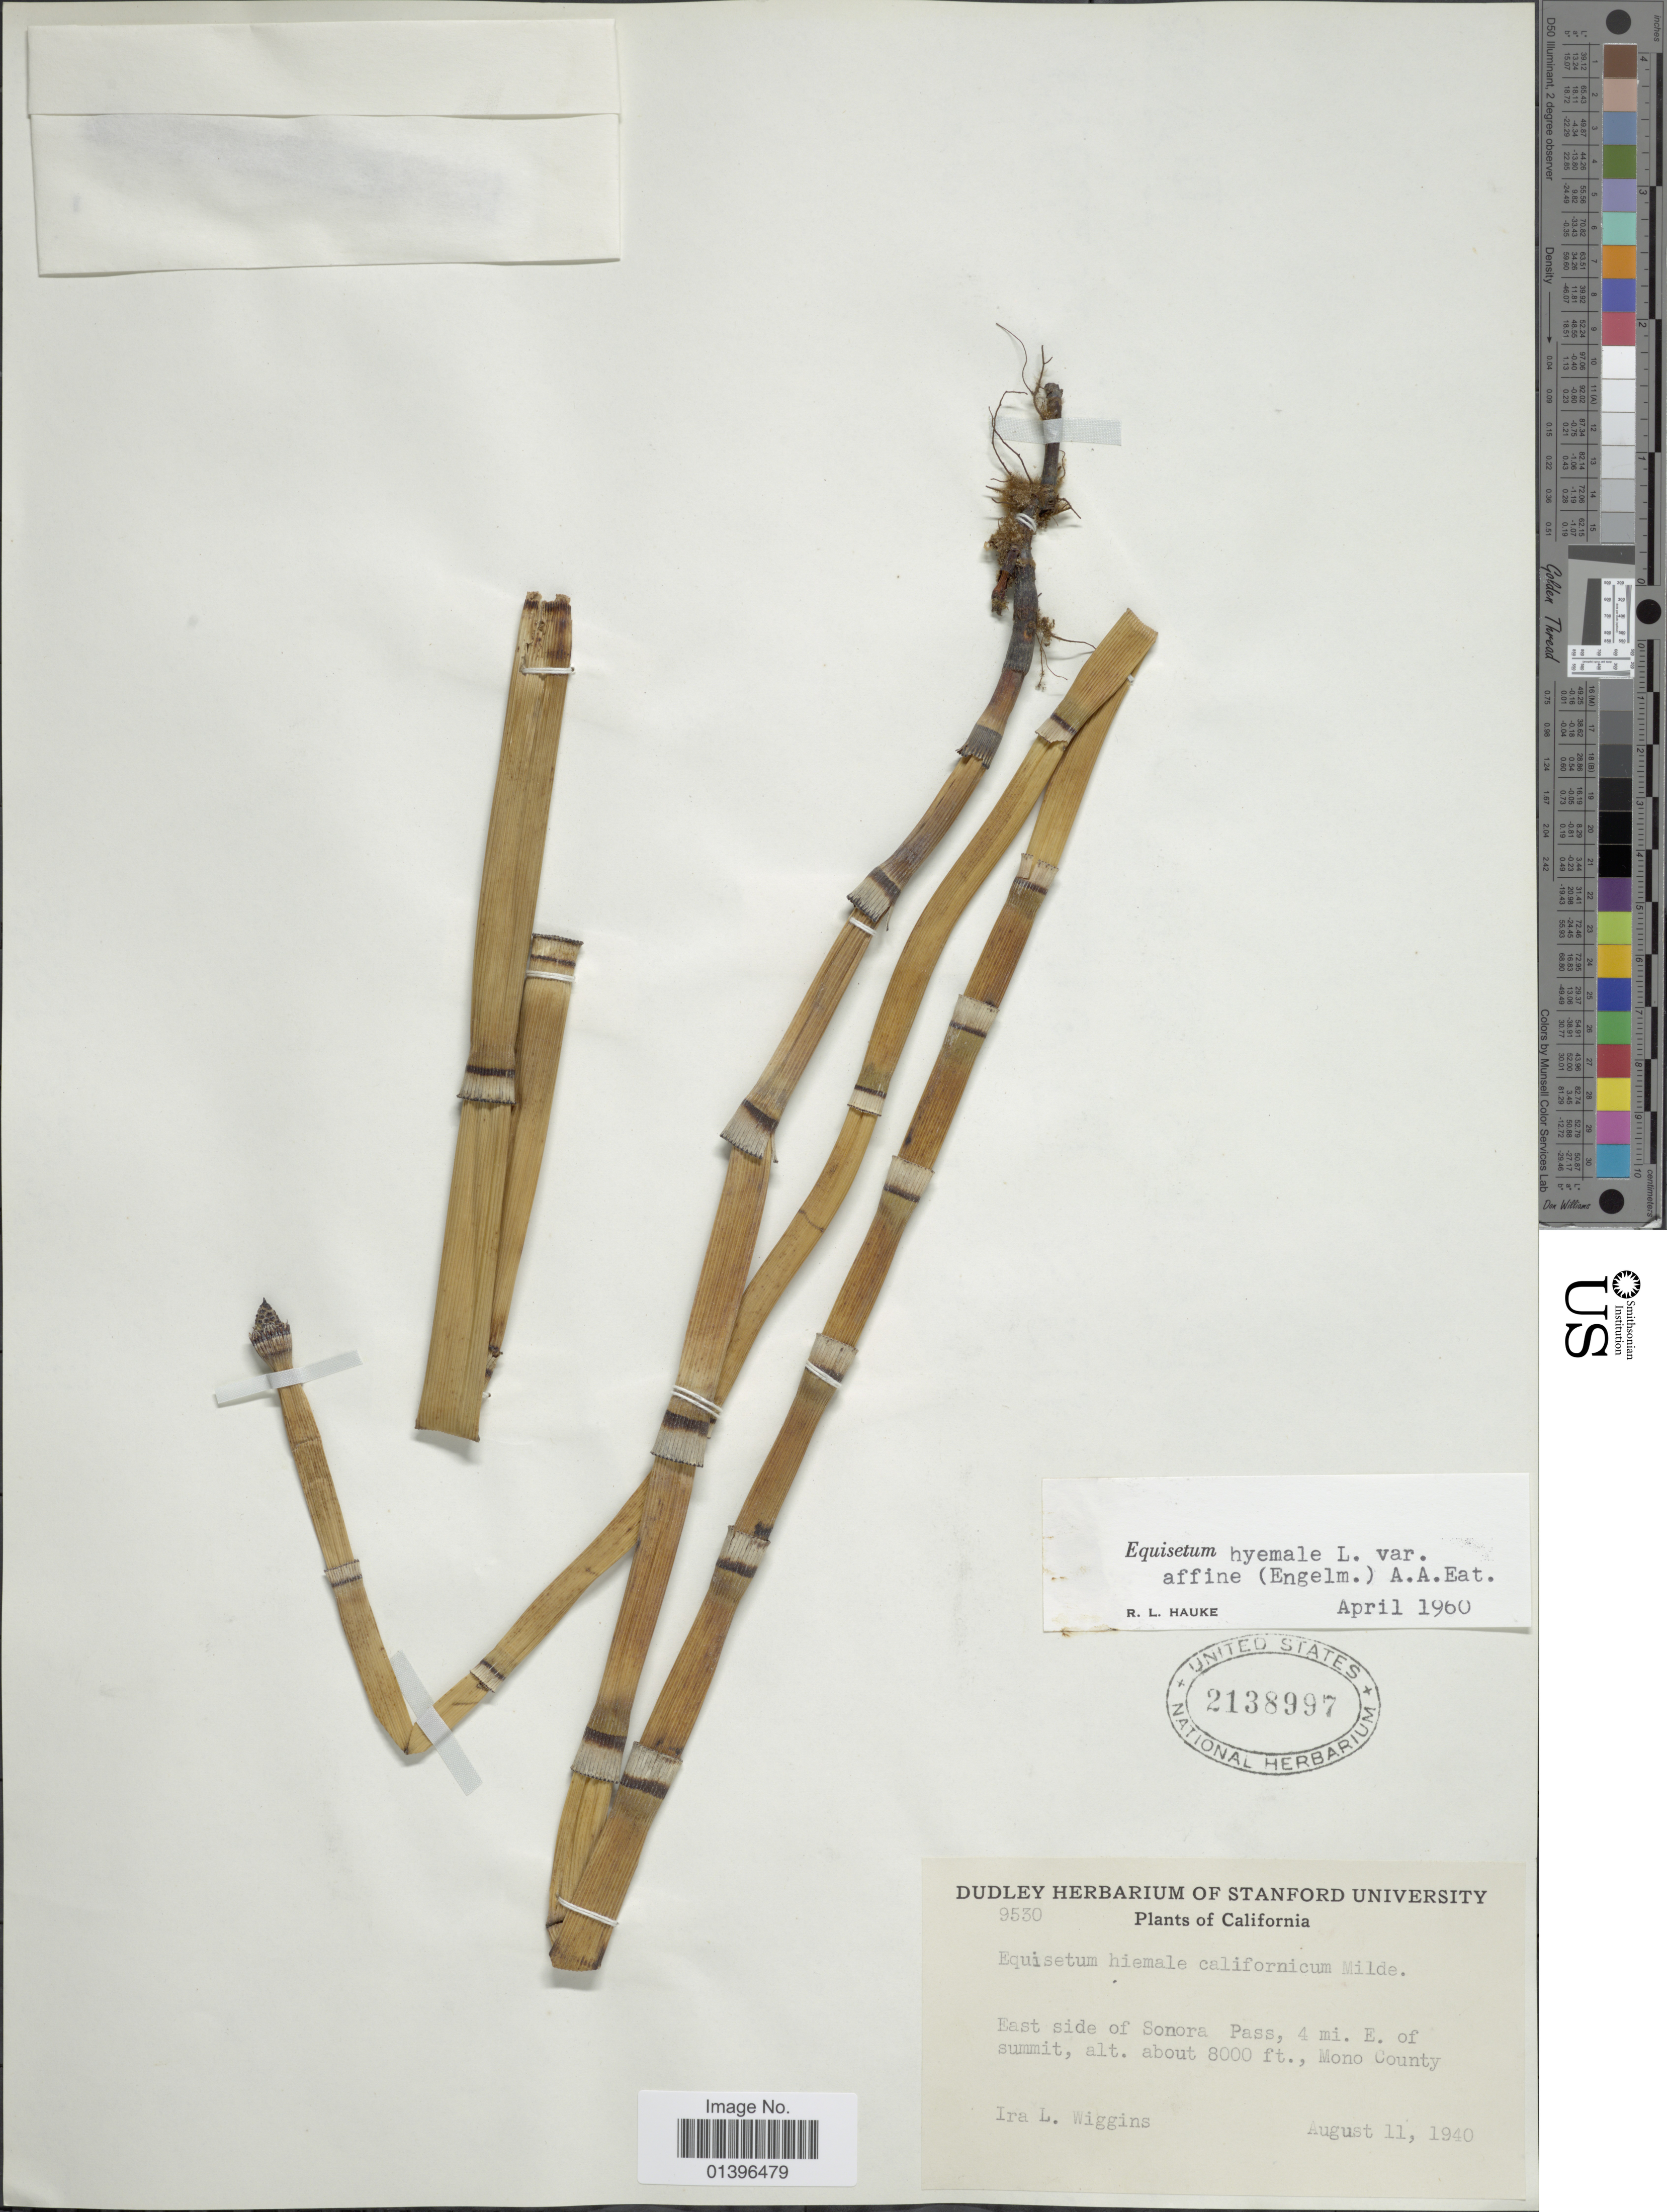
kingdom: Plantae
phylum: Tracheophyta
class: Polypodiopsida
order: Equisetales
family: Equisetaceae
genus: Equisetum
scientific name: Equisetum hyemale var. affine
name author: (Engelm.) A.A. Eaton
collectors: I. L. Wiggins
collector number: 9530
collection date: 1940-08-11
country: United States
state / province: California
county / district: Mono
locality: East side of Sonora Pass, 4 mi. E. of summit, Mono County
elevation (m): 2438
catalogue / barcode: US 2138997